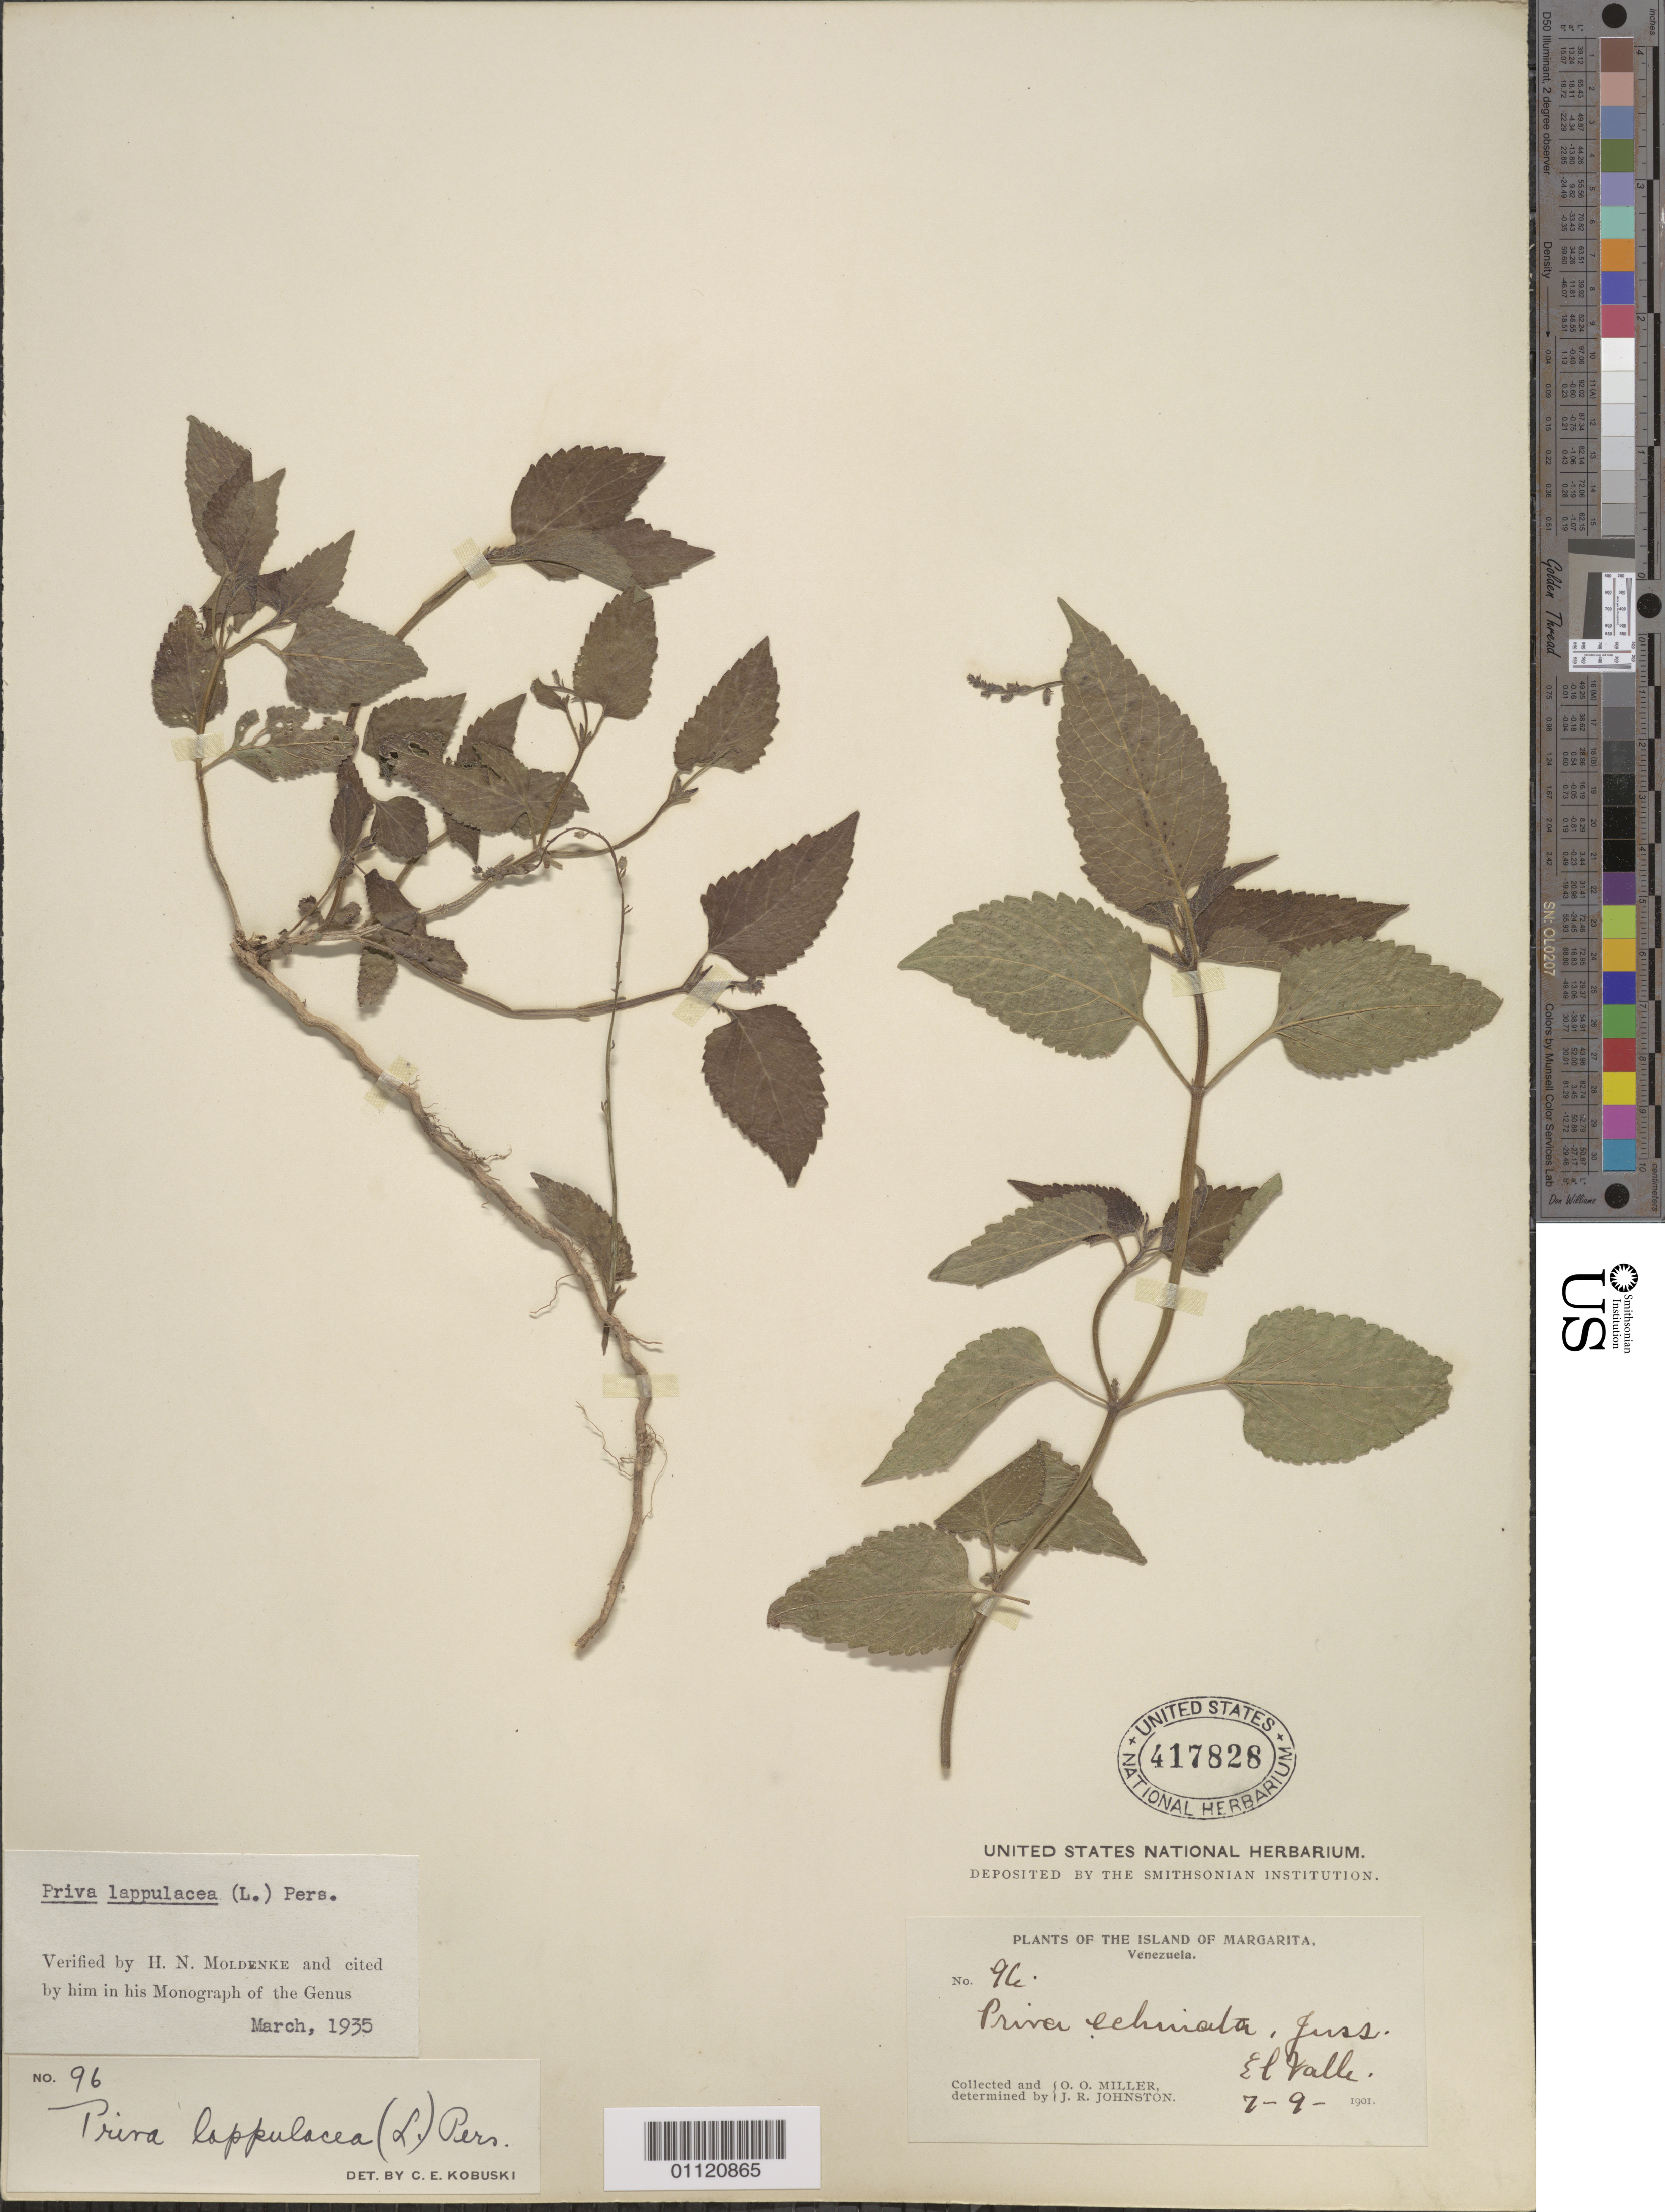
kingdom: Plantae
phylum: Tracheophyta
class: Magnoliopsida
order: Lamiales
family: Verbenaceae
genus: Priva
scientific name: Priva lappulacea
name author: (L.) Pers.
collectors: O. O. Miller & J. Johnston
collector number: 96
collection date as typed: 09 Jul 1901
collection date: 1901-07-09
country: Venezuela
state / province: Nueva Esparta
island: Margarita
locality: El Valle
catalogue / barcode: US 417828